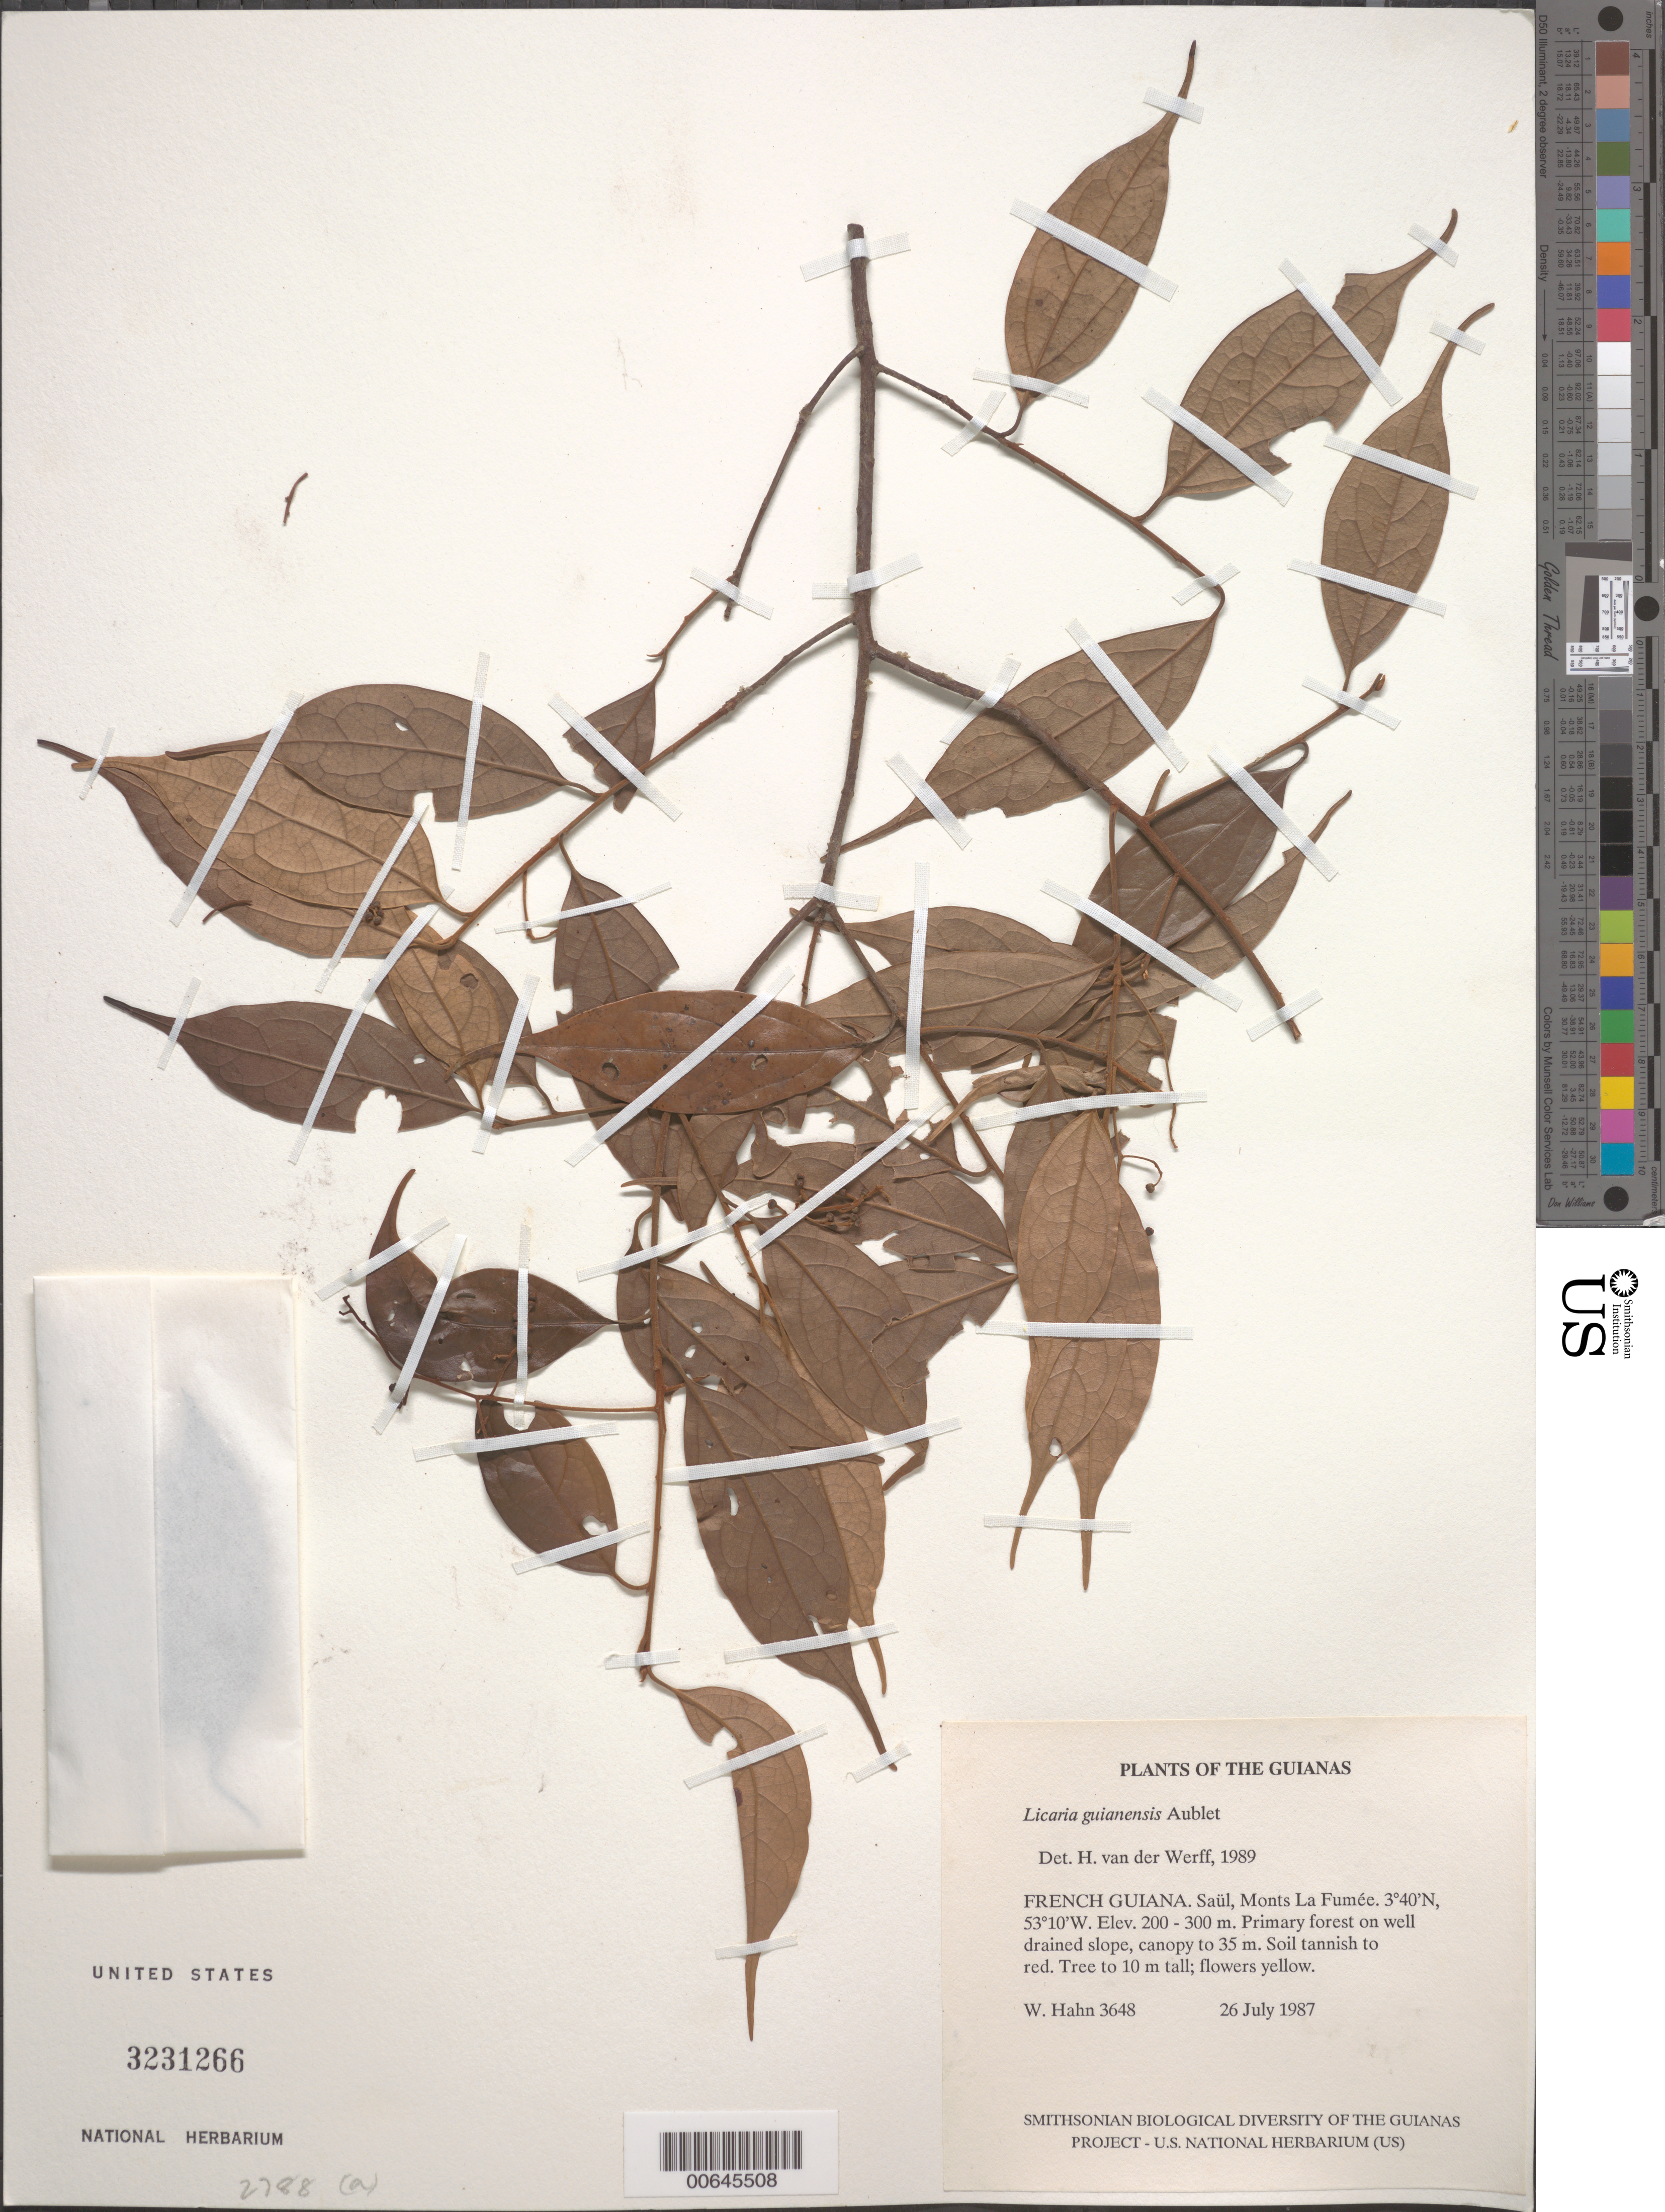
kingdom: Plantae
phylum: Tracheophyta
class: Magnoliopsida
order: Laurales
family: Lauraceae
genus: Licaria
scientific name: Licaria guianensis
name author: Aubl.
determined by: van der Werff, H., (MO), Missouri Botanical Garden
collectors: W. Hahn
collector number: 3648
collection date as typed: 26 July 1987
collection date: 1987-07-26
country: French Guiana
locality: Saül, Monts La Fumée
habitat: Primary forest on well drained slope, canopy to 35 m. Soil tannish to red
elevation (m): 200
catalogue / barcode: US 3231266